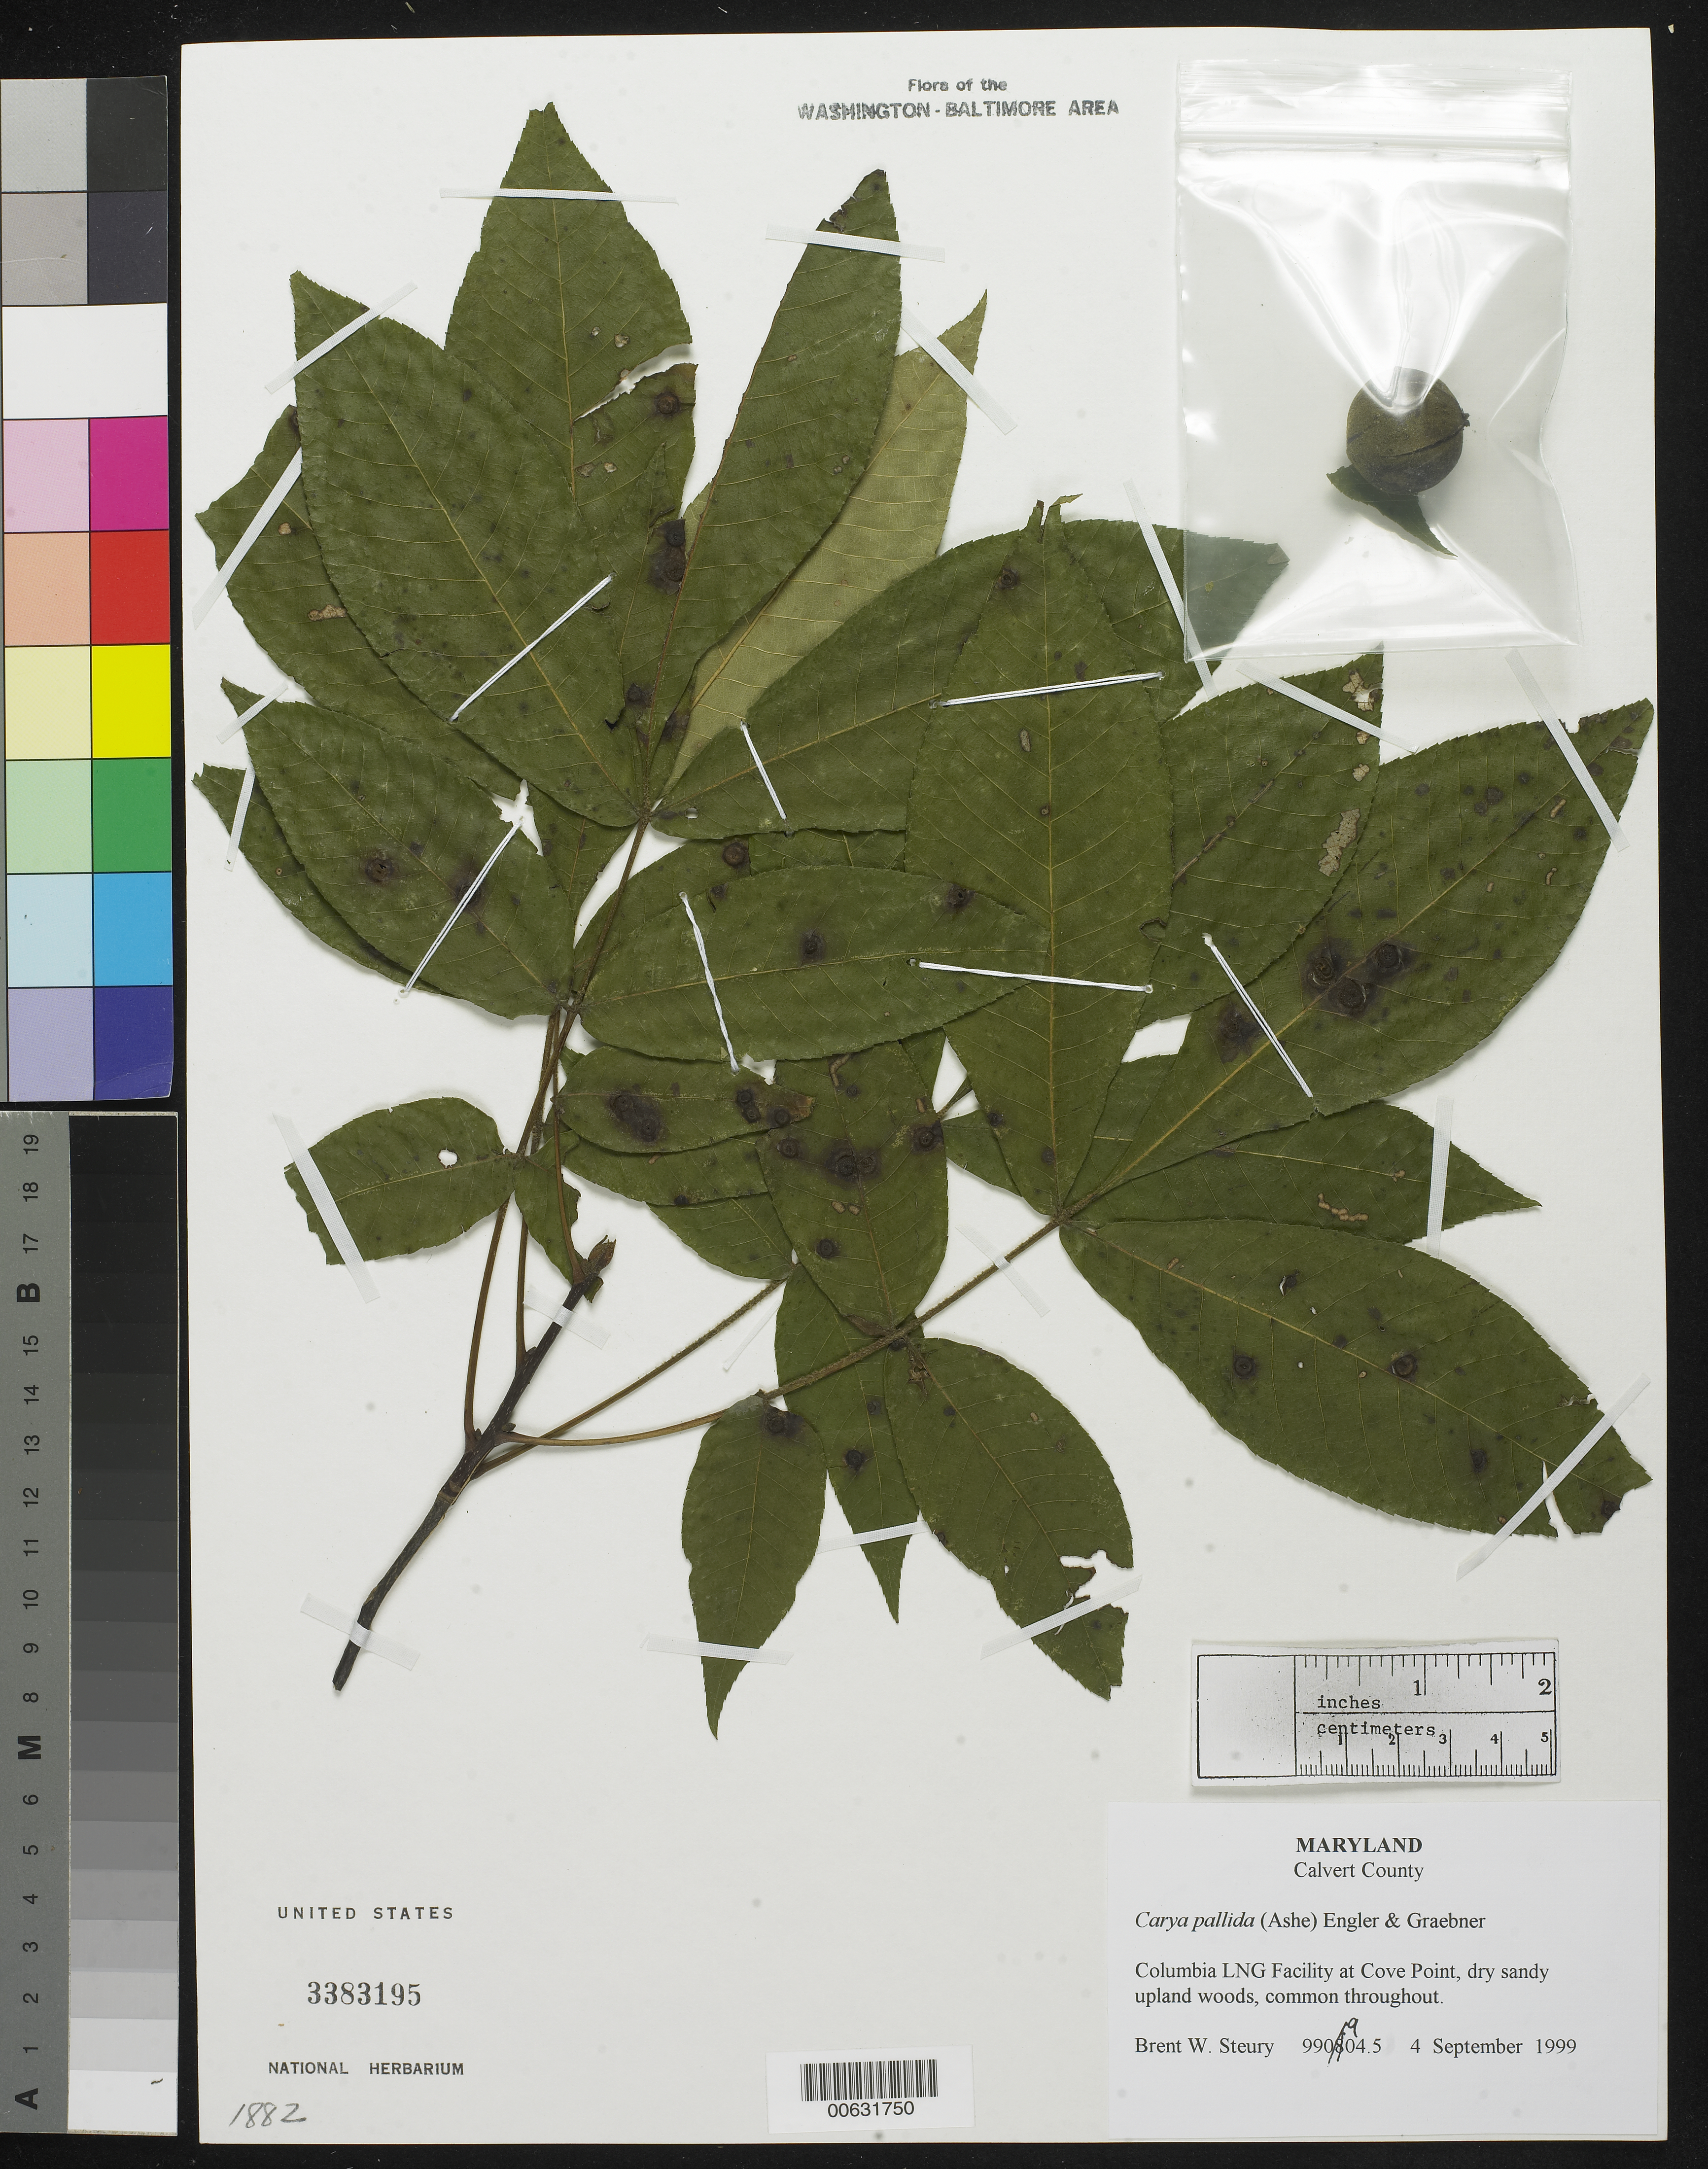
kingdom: Plantae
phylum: Tracheophyta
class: Magnoliopsida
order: Fagales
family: Juglandaceae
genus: Carya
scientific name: Carya pallida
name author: (Ashe) Engl. & Graebner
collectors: B. Steury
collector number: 990904.5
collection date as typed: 04 Sep 1999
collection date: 1999-09-04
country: United States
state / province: Maryland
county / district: Calvert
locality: Columbia Long Facility at Cove Point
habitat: Dry sandy upland woods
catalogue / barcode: US 3383195